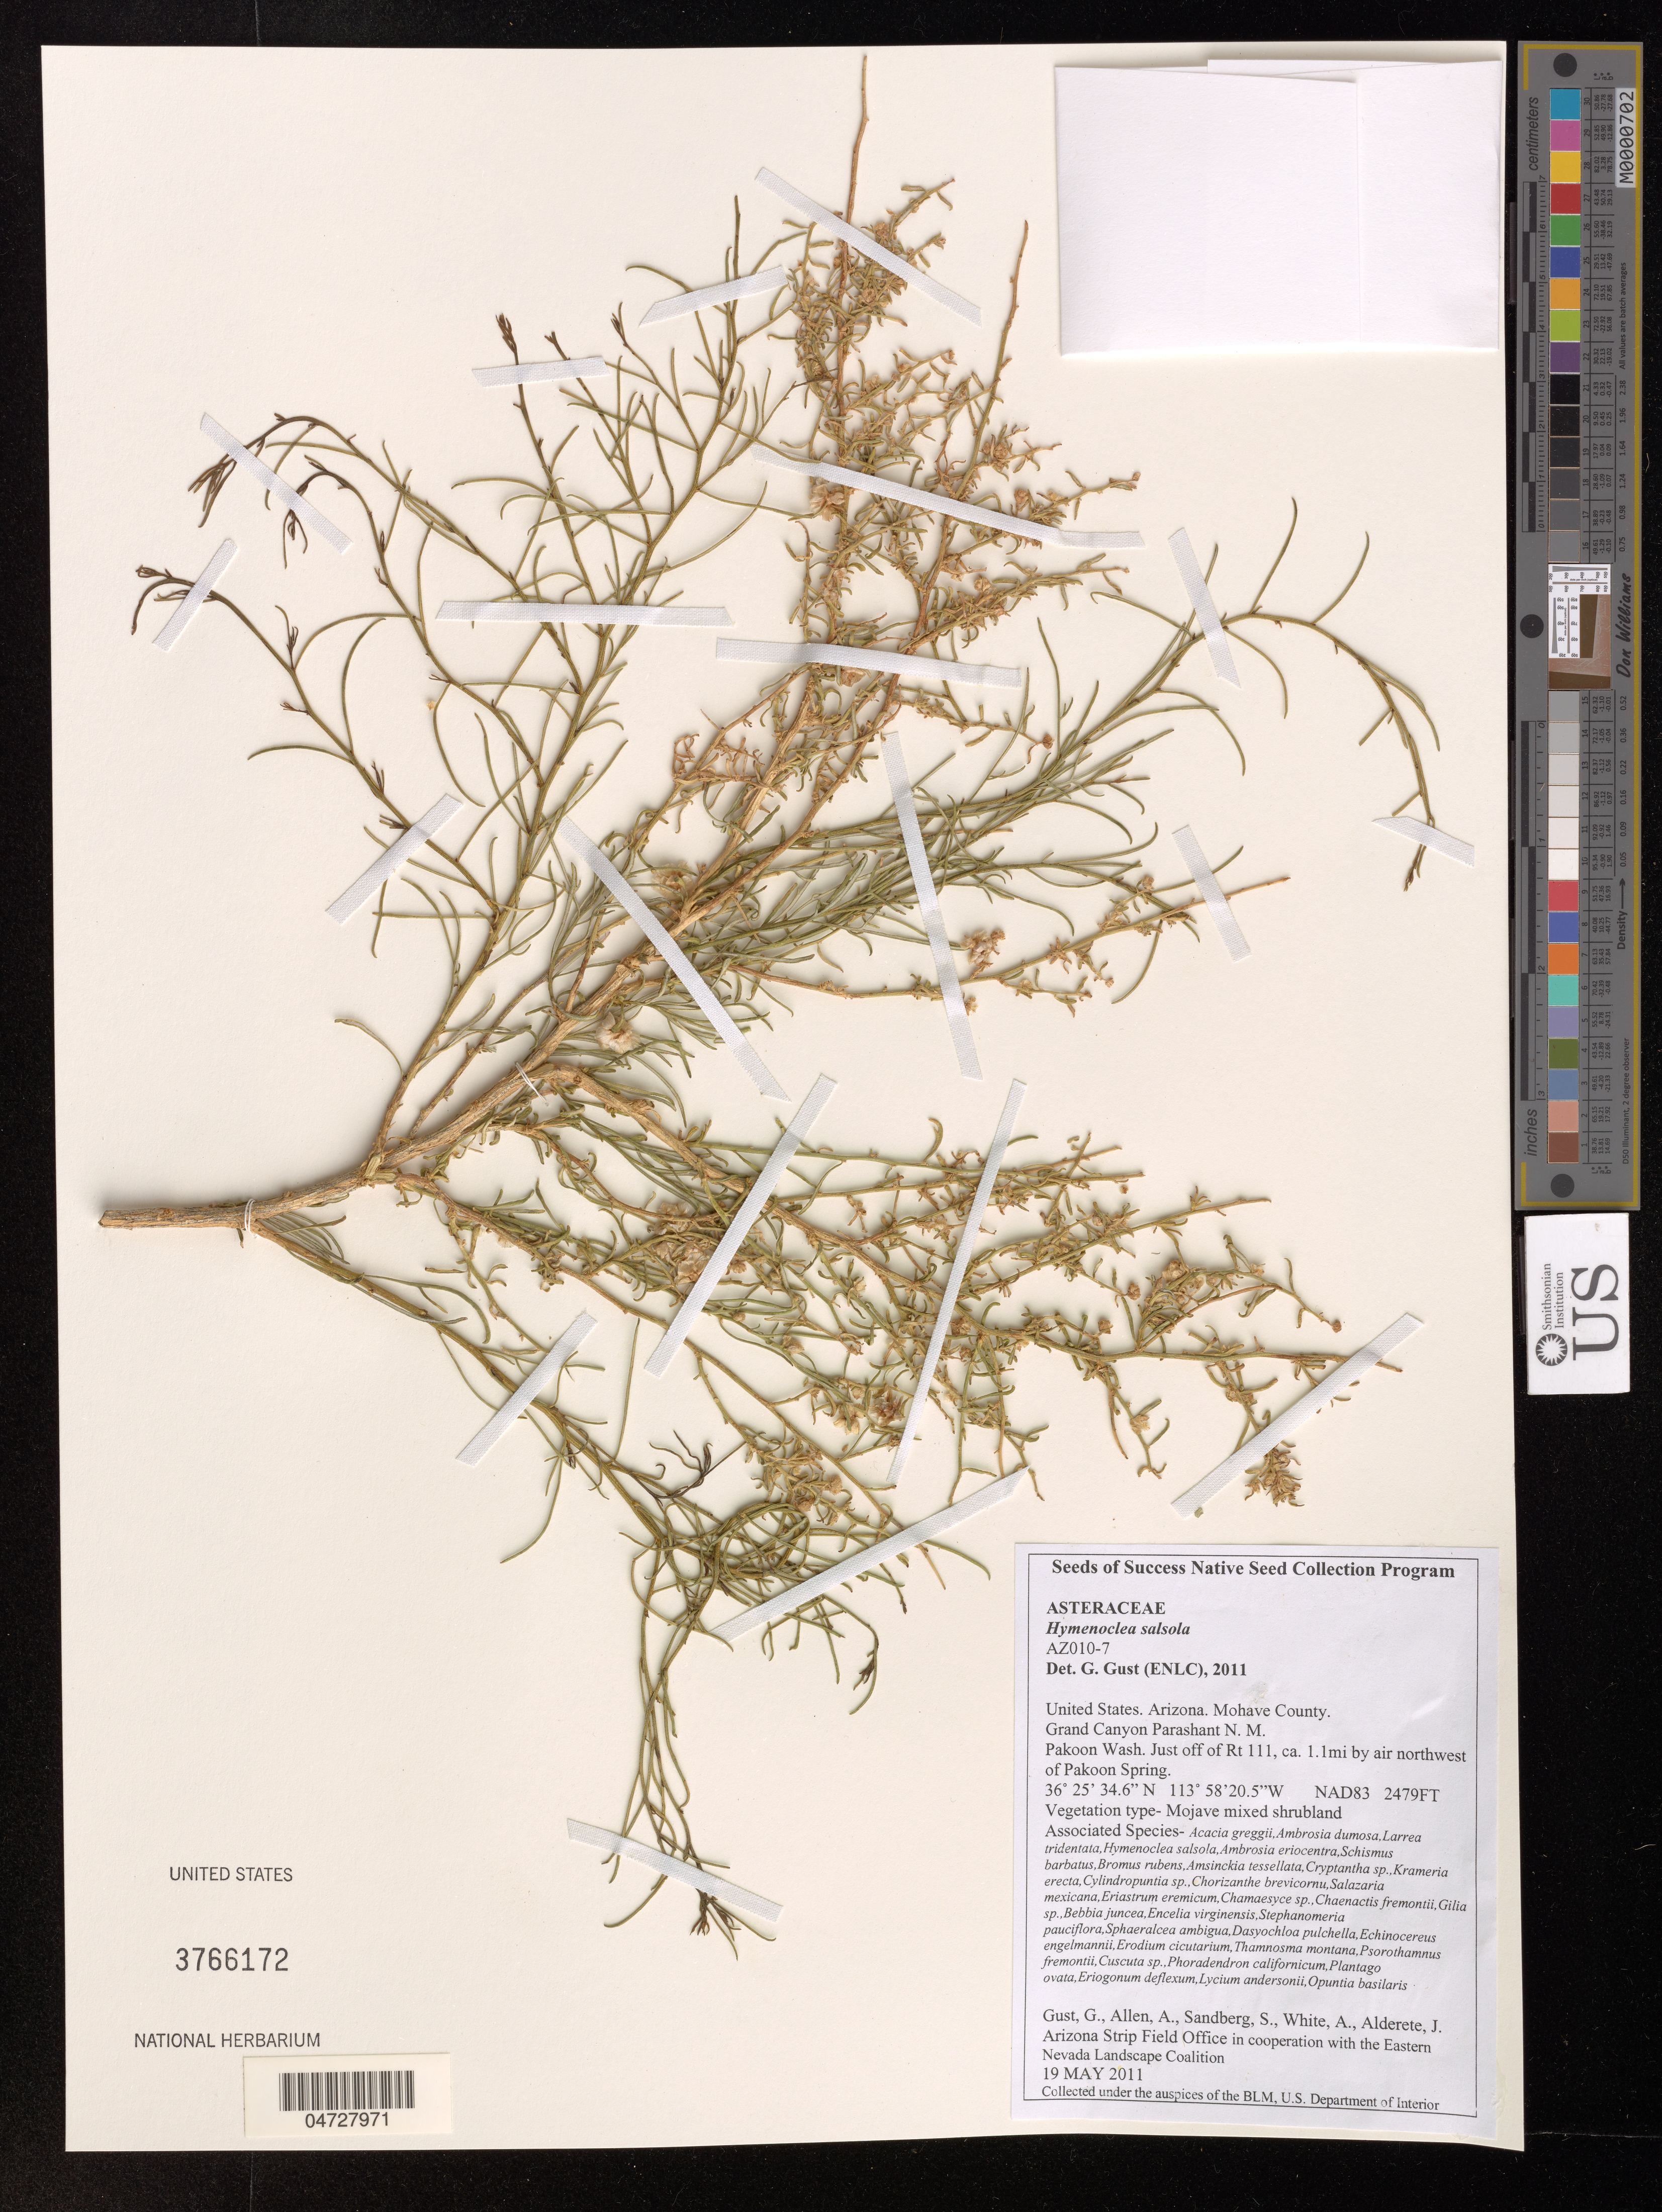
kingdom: Plantae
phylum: Tracheophyta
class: Magnoliopsida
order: Asterales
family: Asteraceae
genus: Hymenoclea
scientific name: Hymenoclea salsola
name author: Torr. & A. Gray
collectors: G. Gust, A. Allen, S. Sandberg & A. White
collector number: AZ010-7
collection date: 2011-05-19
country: United States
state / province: Arizona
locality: Mohave County. Grand Canyon Parashant N. M. Pakoon Wash. Just off of Rt 111, ca. 1.1mi by air northwest of Pakoon Spring.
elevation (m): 756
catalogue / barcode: US 3766172